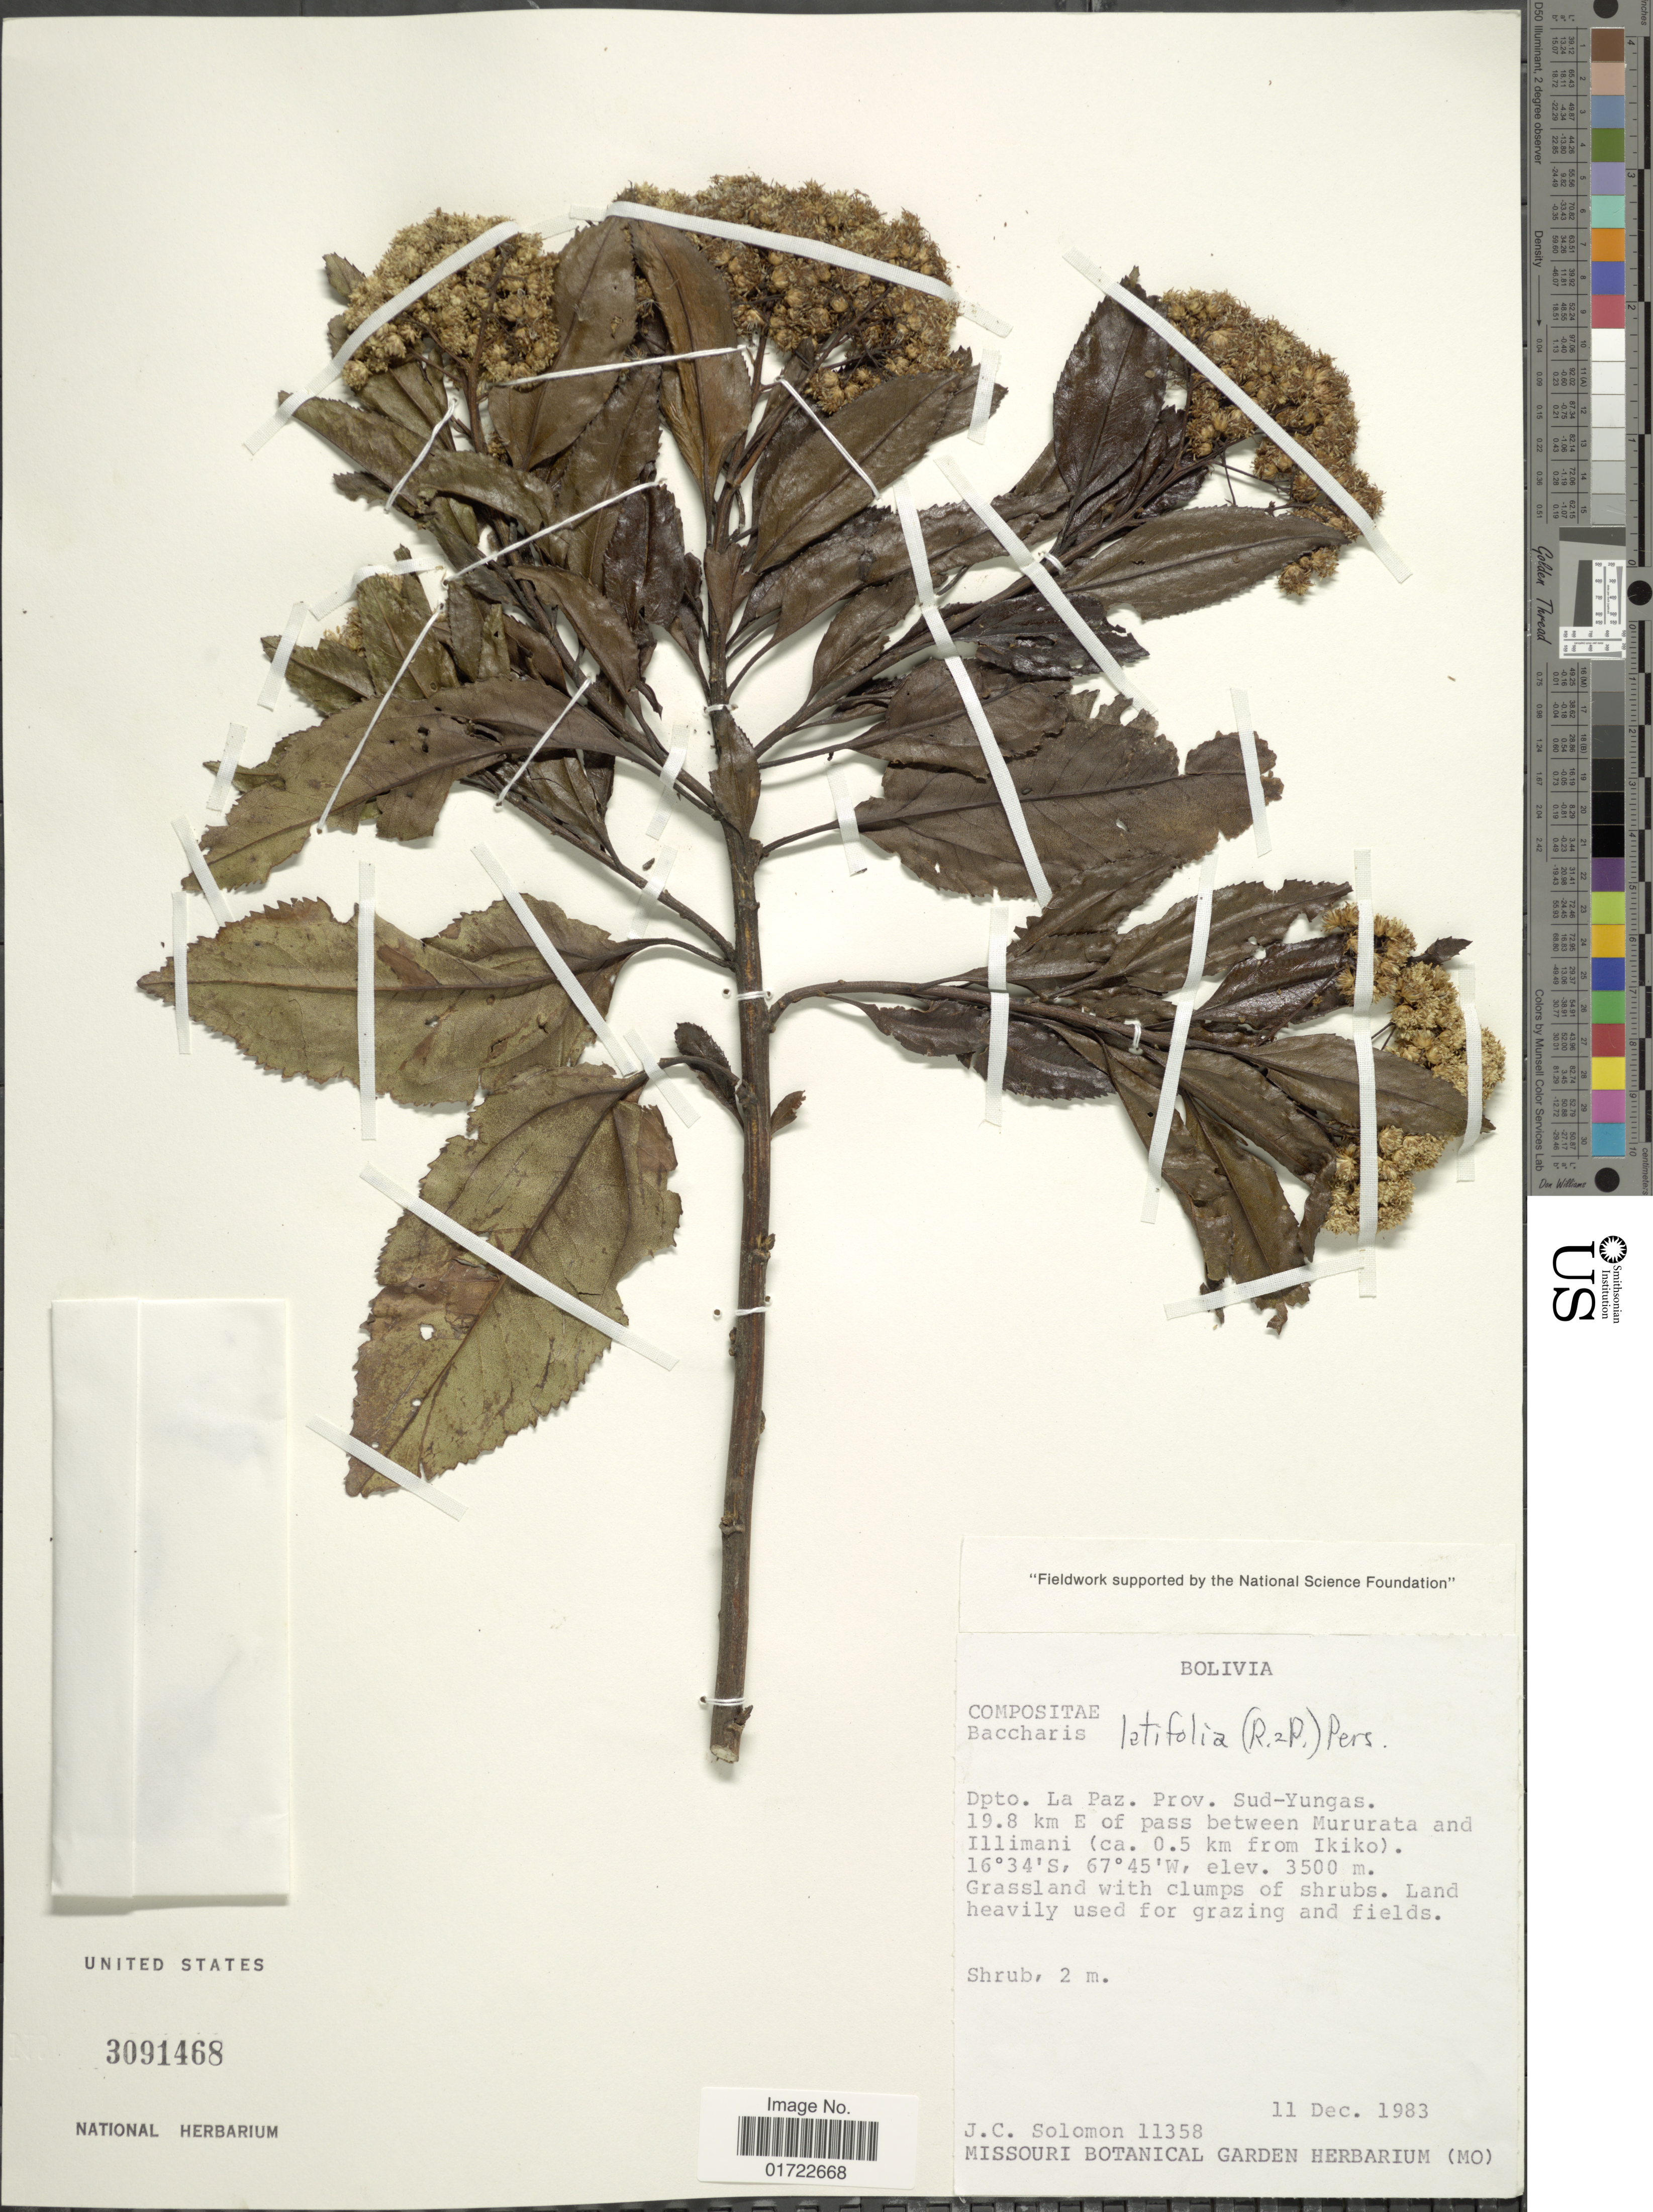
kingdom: Plantae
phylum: Tracheophyta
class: Magnoliopsida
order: Asterales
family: Asteraceae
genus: Baccharis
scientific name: Baccharis latifolia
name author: (Ruiz & Pav.) Pers.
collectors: J. C. Solomon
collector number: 11358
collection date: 1983-12-11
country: Bolivia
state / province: La Paz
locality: Dpto. La Paz. Prov. Sud-Yungas. 19.8 km E of pass between Mururata and Illimani (ca. 0.5 km from Ikiko).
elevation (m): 3500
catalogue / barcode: US 3091468